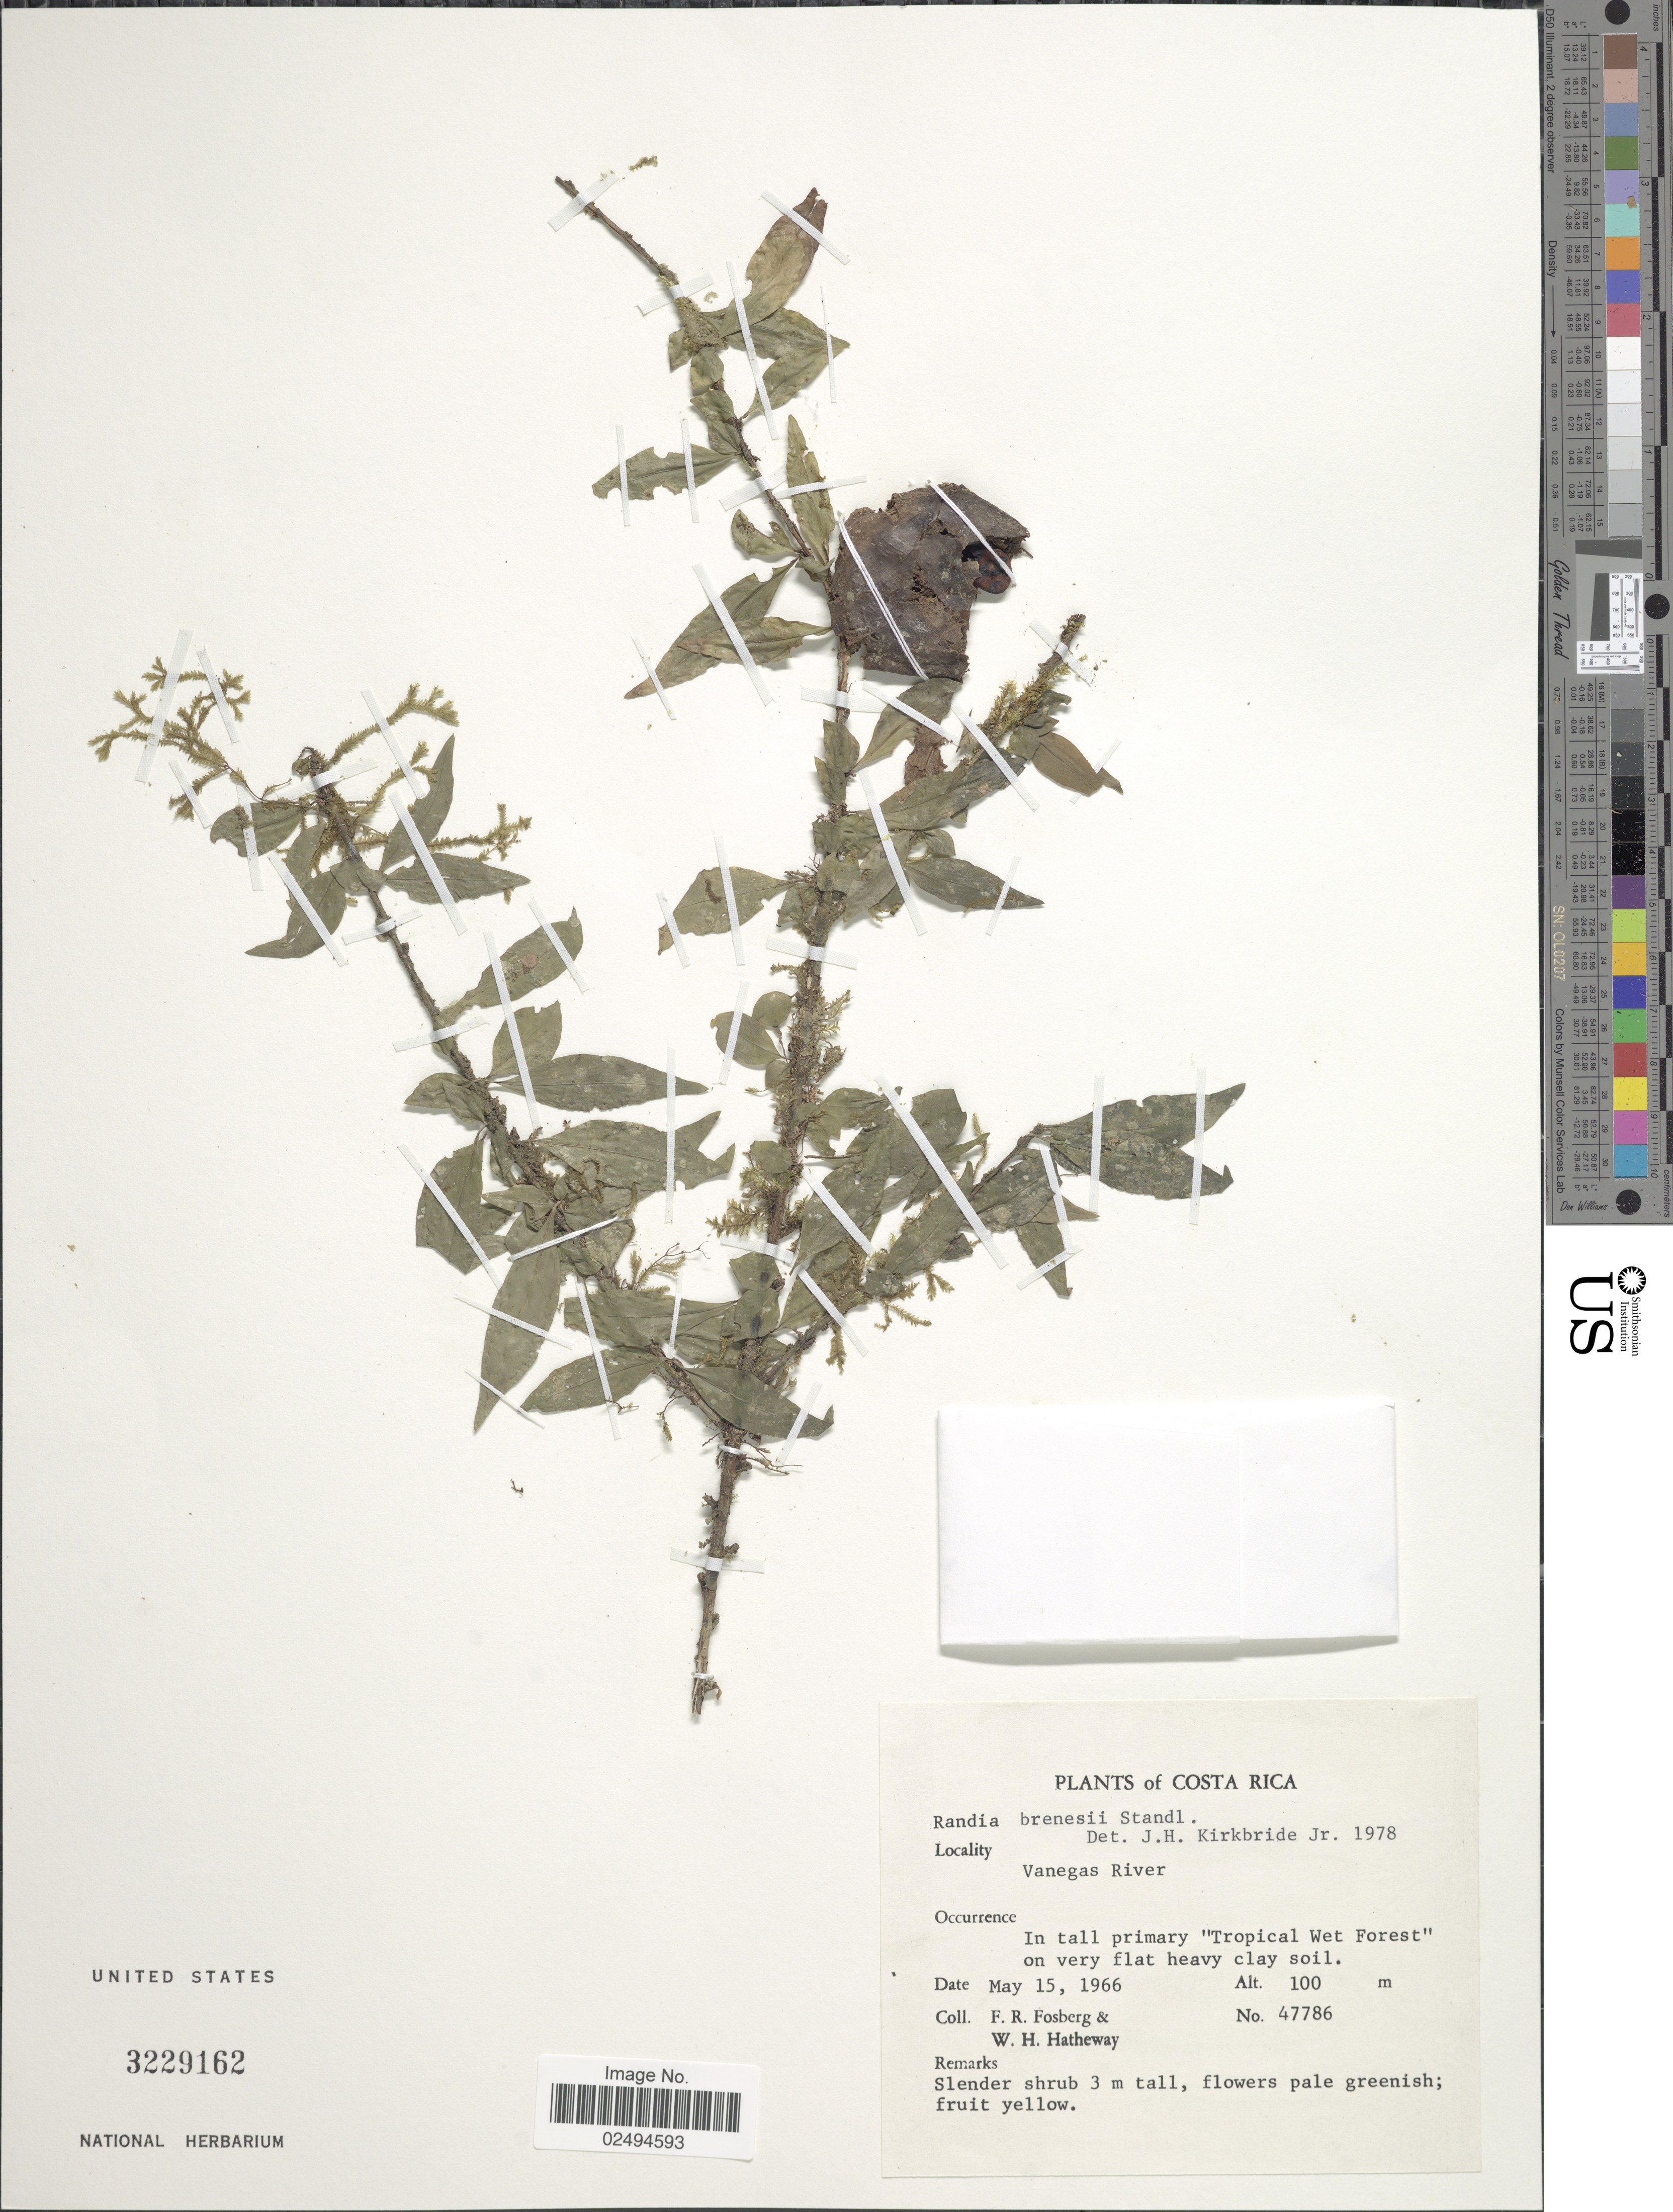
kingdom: Plantae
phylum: Tracheophyta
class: Magnoliopsida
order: Gentianales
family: Rubiaceae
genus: Randia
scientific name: Randia brenesii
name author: Standl.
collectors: F. R. Fosberg & W. H. Hatheway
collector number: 47786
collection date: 1966-05-15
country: Costa Rica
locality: Vanegas River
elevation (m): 100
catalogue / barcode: US 3229162